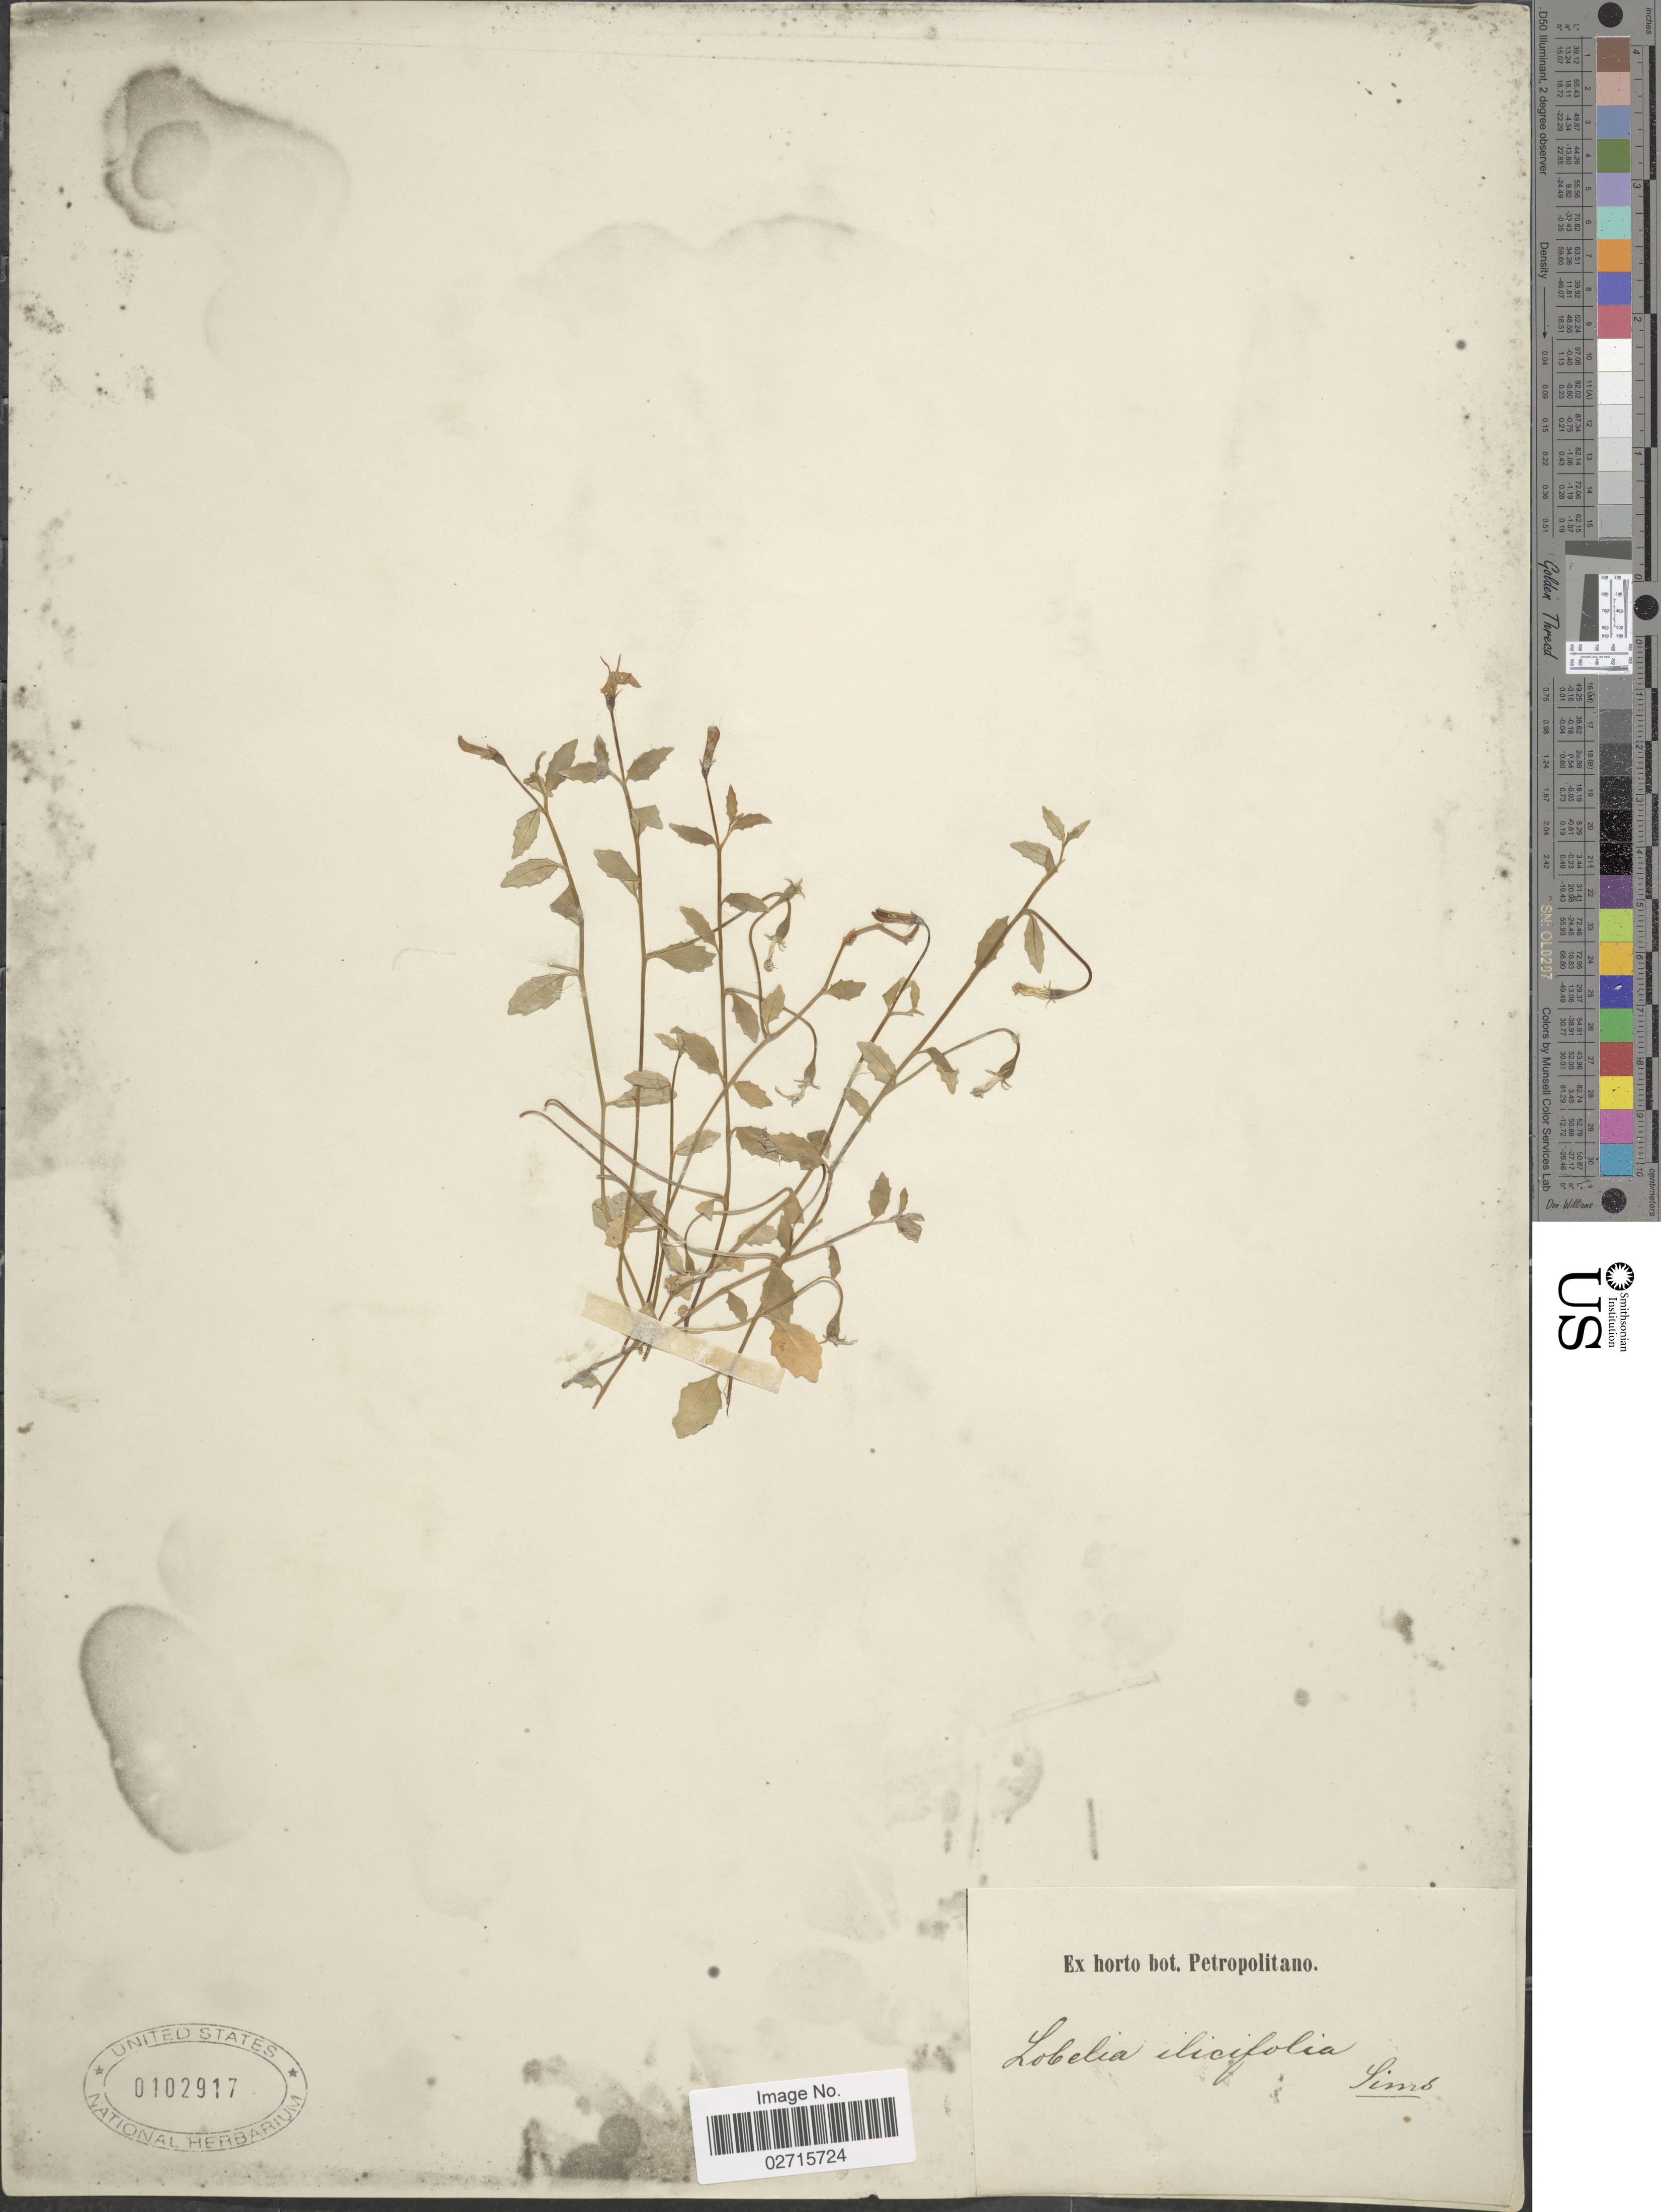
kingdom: Plantae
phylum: Tracheophyta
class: Magnoliopsida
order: Asterales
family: Campanulaceae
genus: Lobelia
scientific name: Lobelia purpurascens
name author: R. Br.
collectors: ex Horto Bot. Petropolitano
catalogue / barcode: US 102917